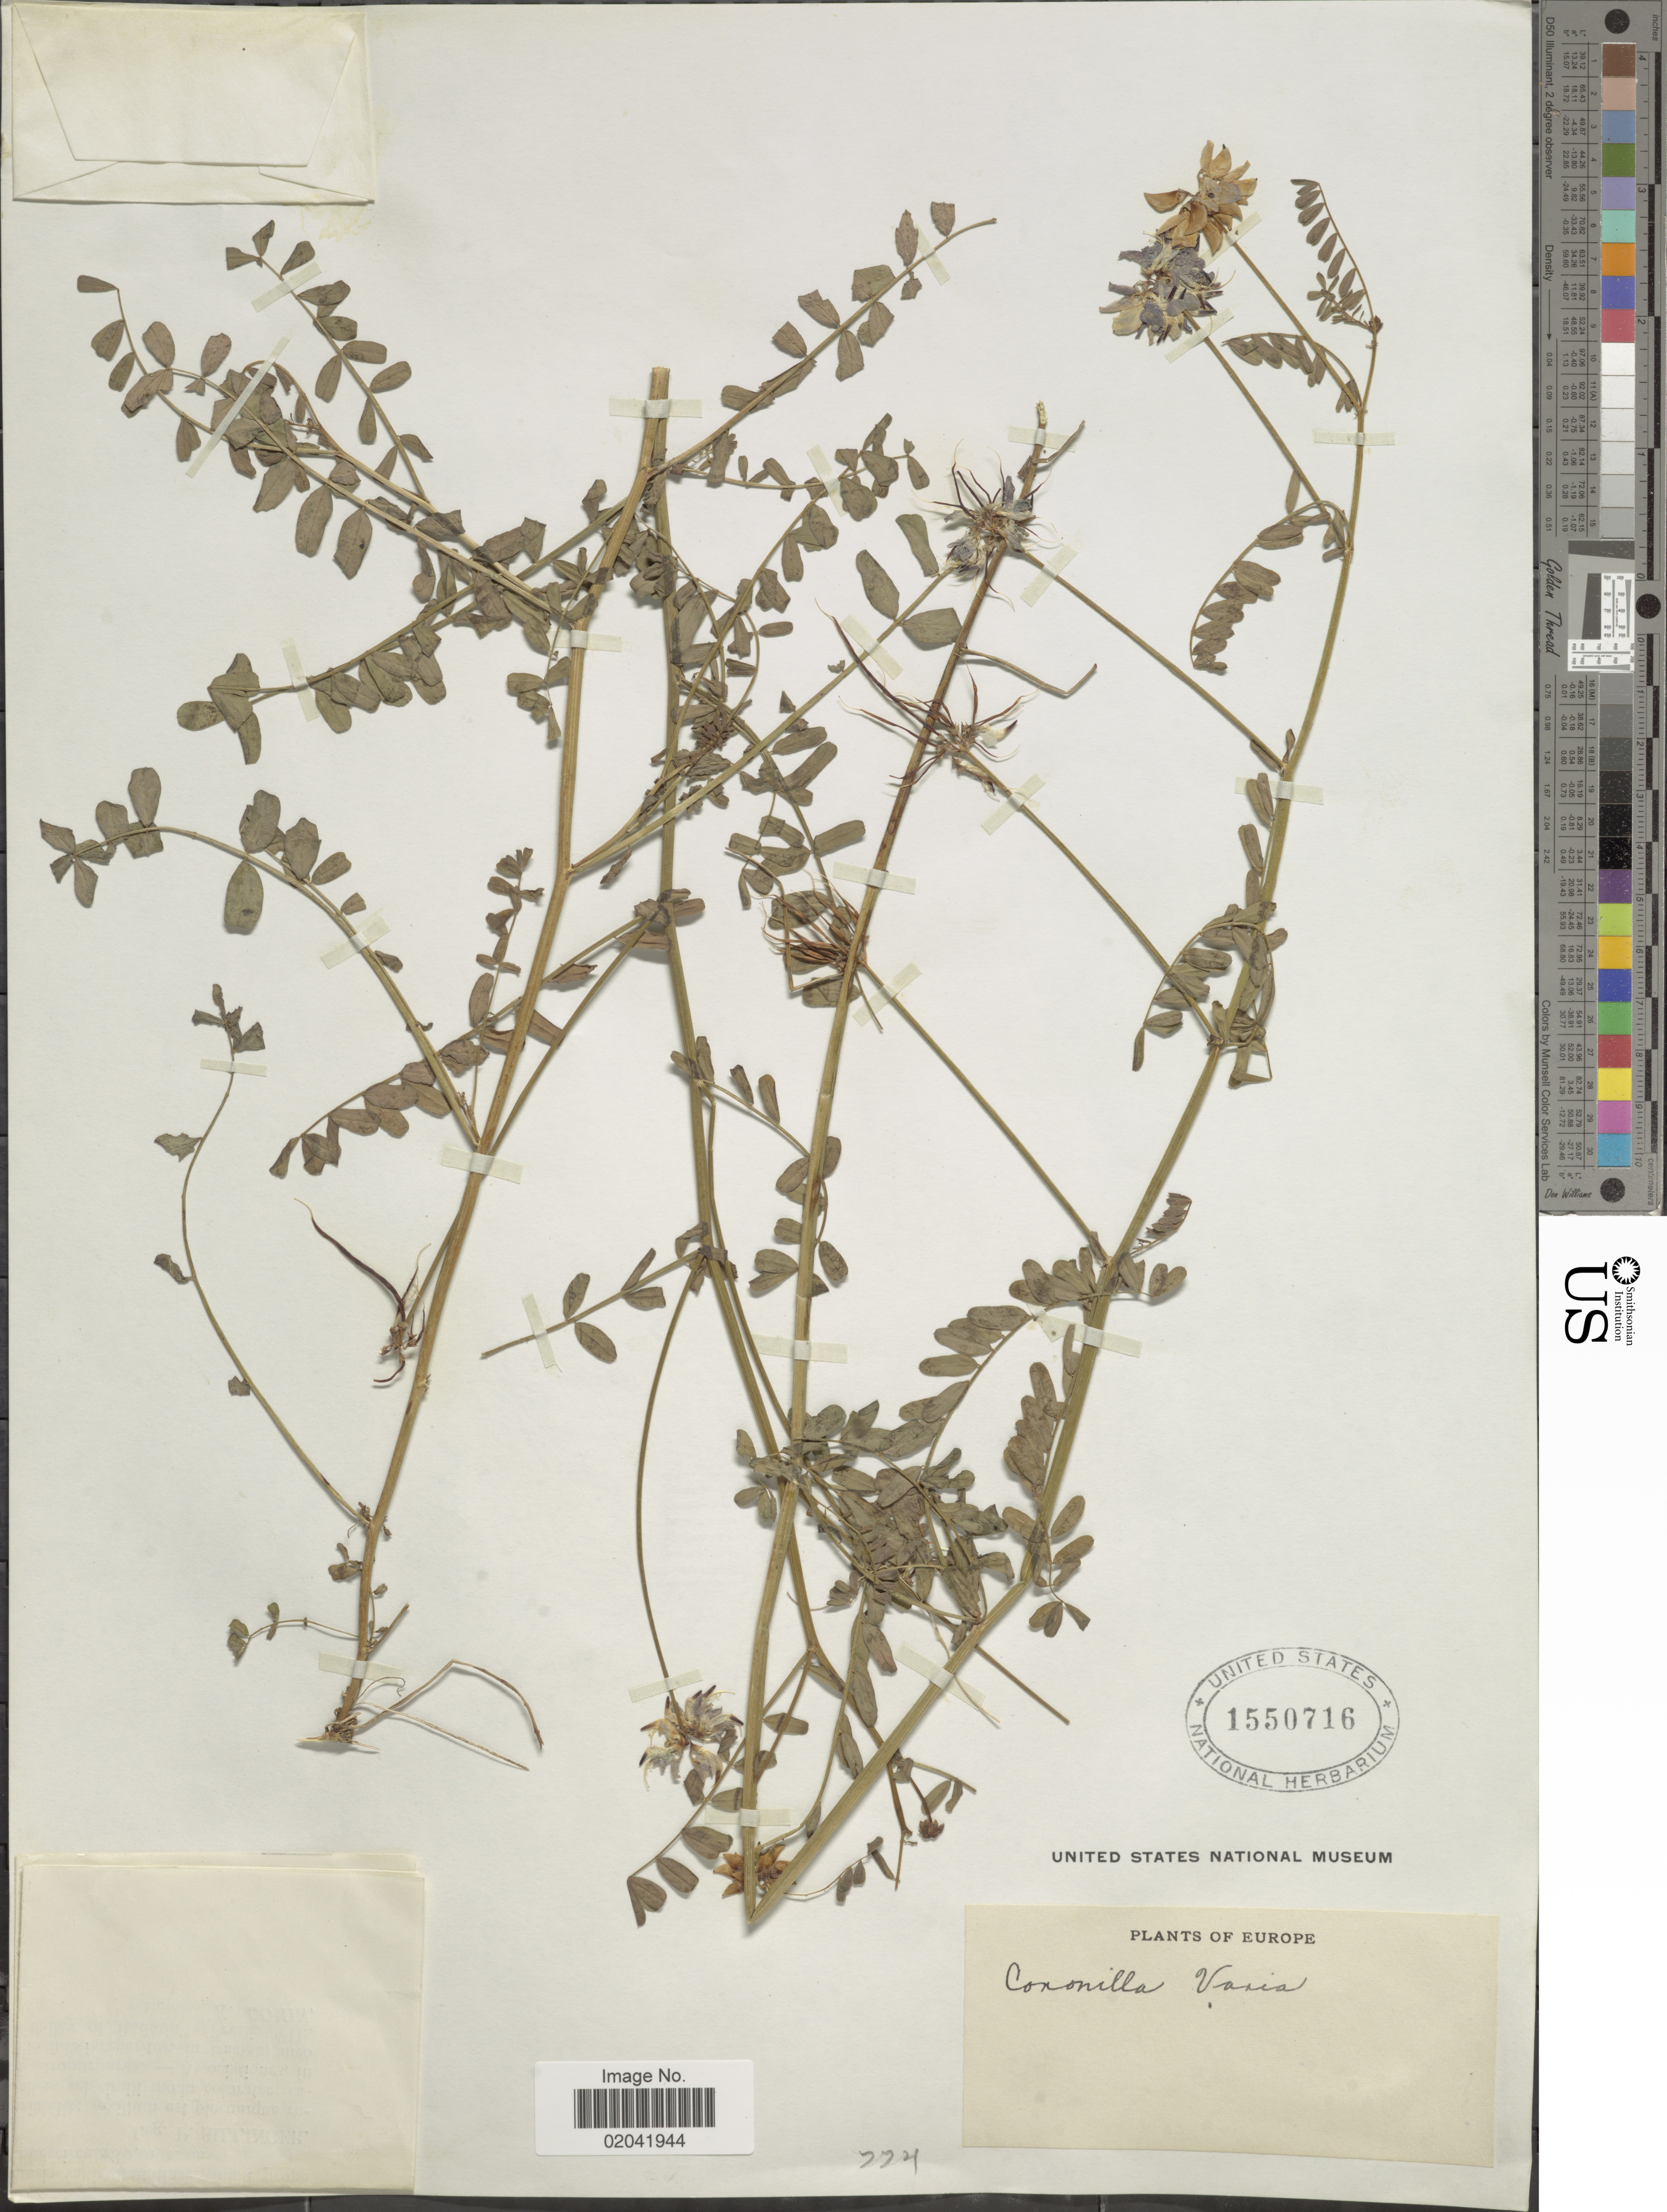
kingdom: Plantae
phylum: Tracheophyta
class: Magnoliopsida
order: Fabales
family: Fabaceae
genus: Coronilla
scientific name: Coronilla varia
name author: L.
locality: Europe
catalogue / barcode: US 1550716